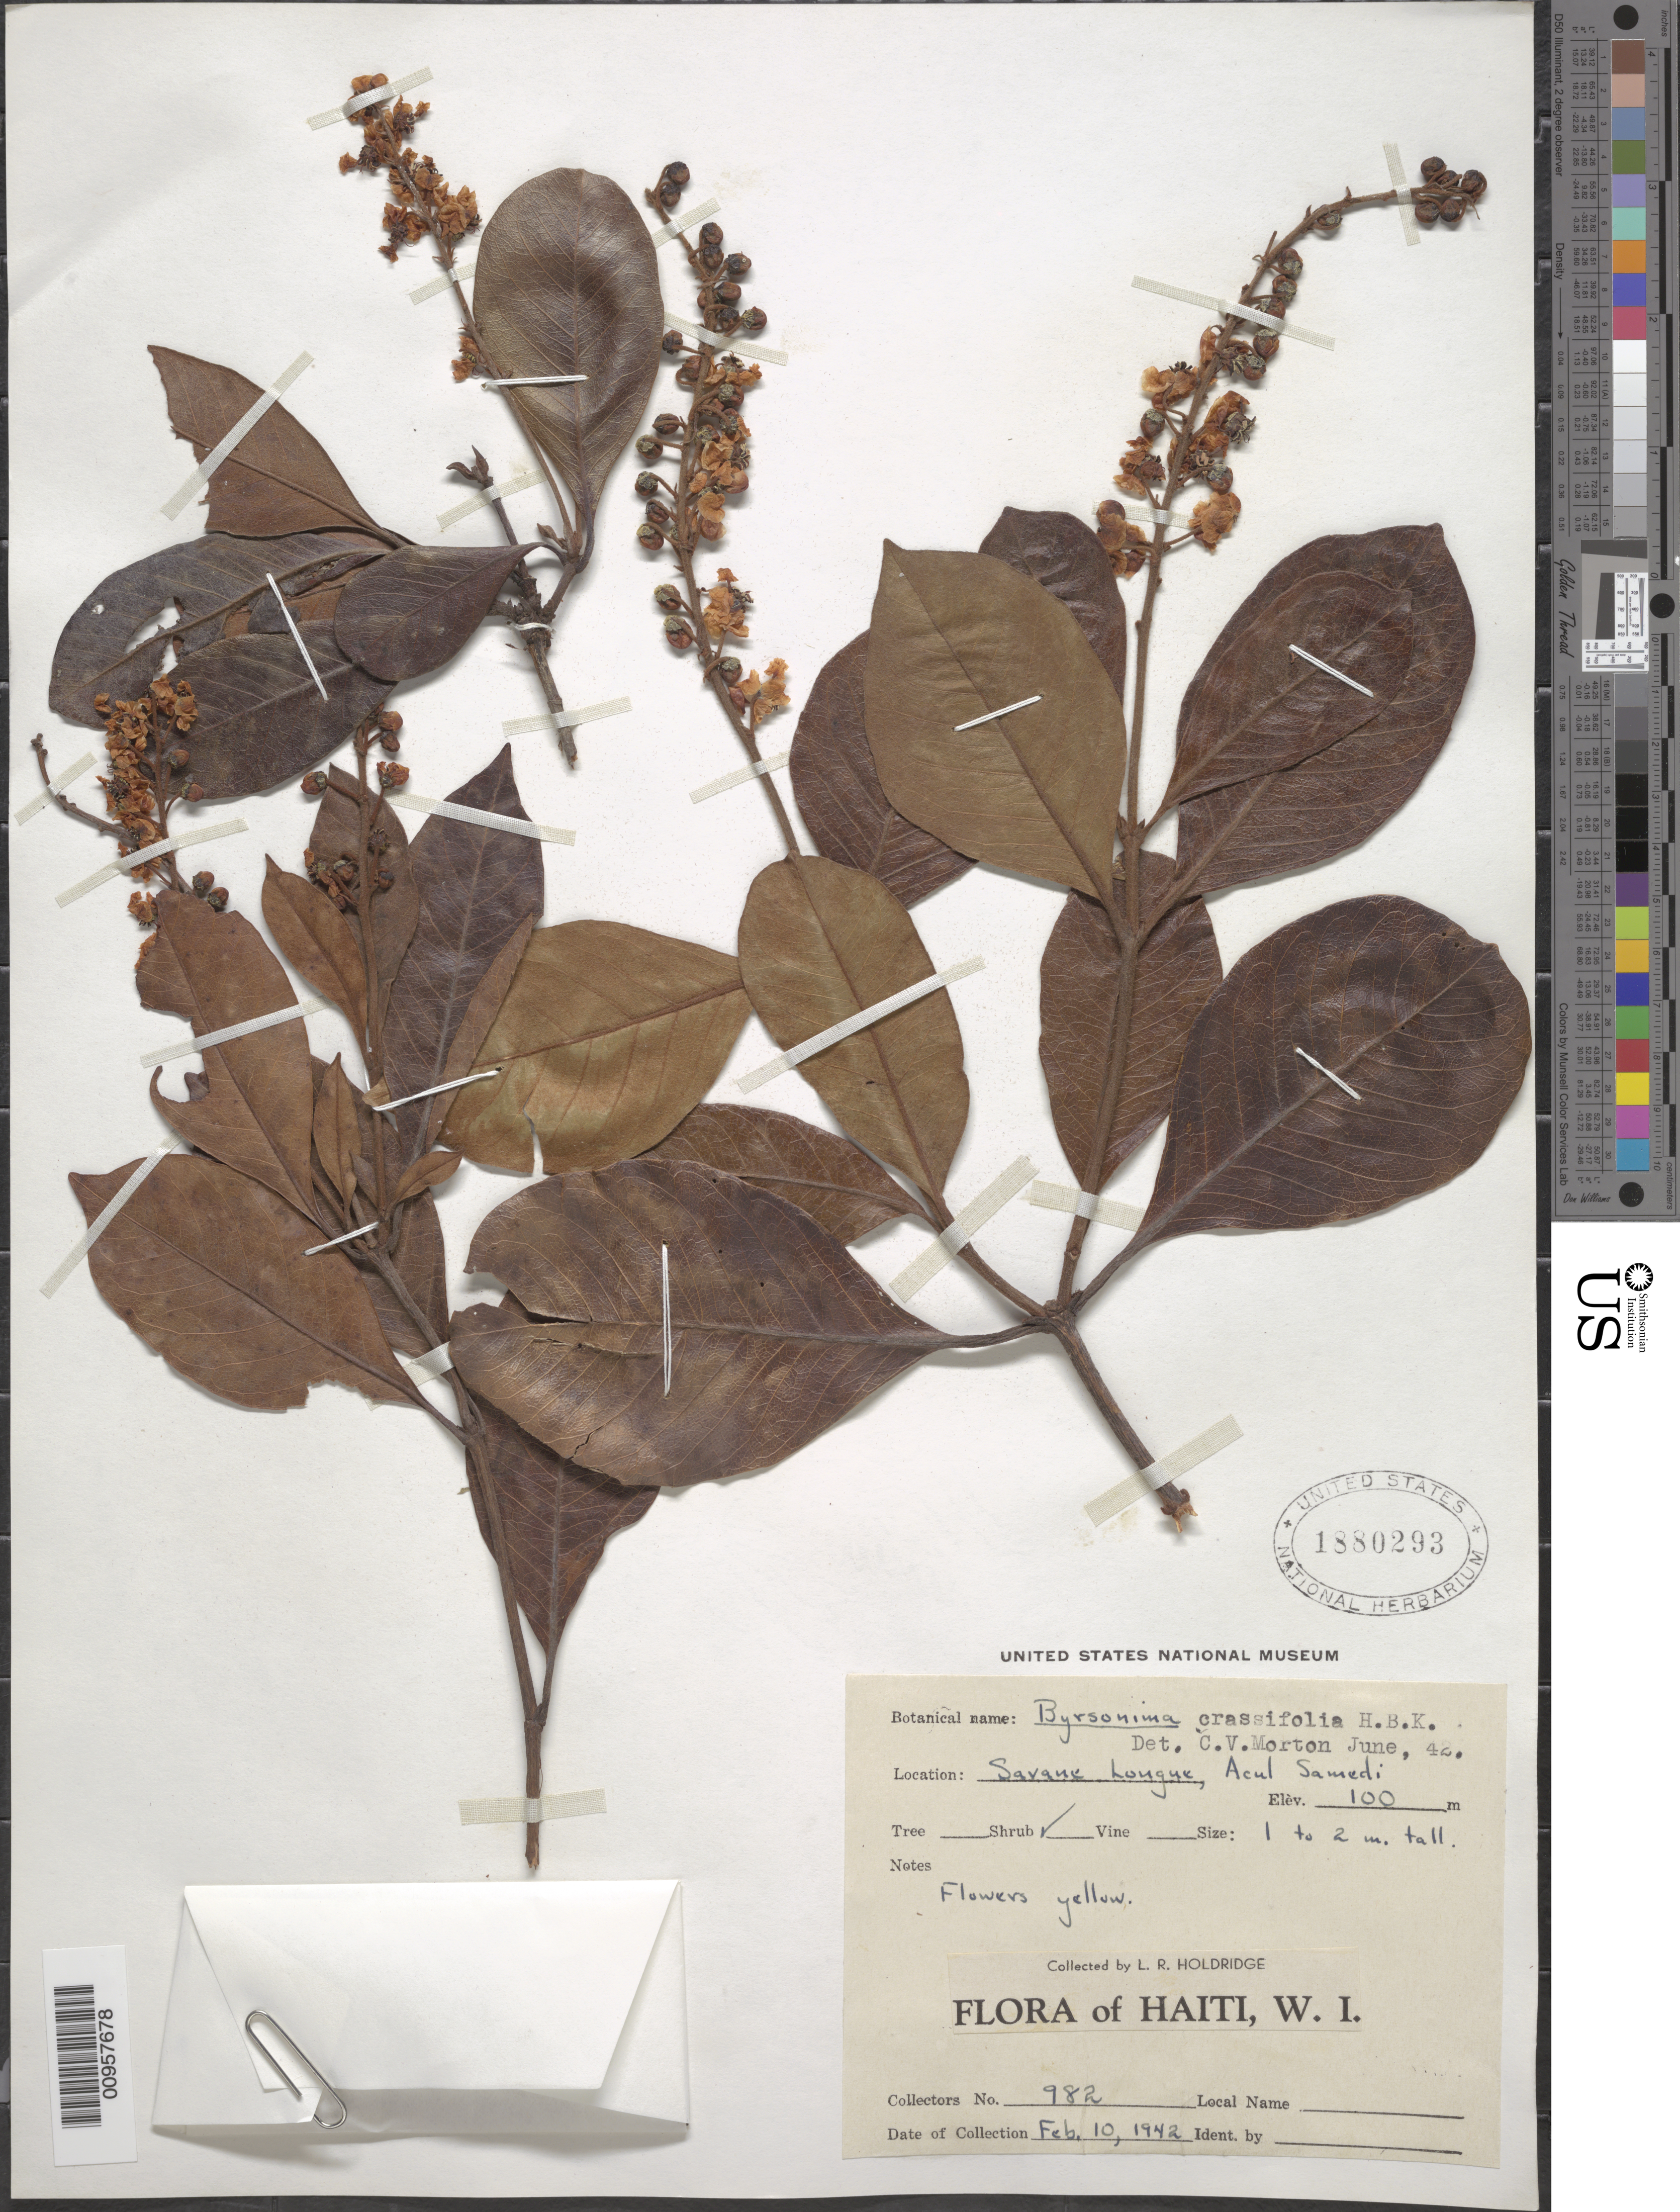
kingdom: Plantae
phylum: Tracheophyta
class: Magnoliopsida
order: Malpighiales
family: Malpighiaceae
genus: Byrsonima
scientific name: Byrsonima crassifolia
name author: (L.) Kunth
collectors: L. Holdridge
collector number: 982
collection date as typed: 10 Feb 1942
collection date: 1942-02-10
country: Haiti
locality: Savane Lougue, Acul Samedi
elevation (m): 100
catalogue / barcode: US 1880293